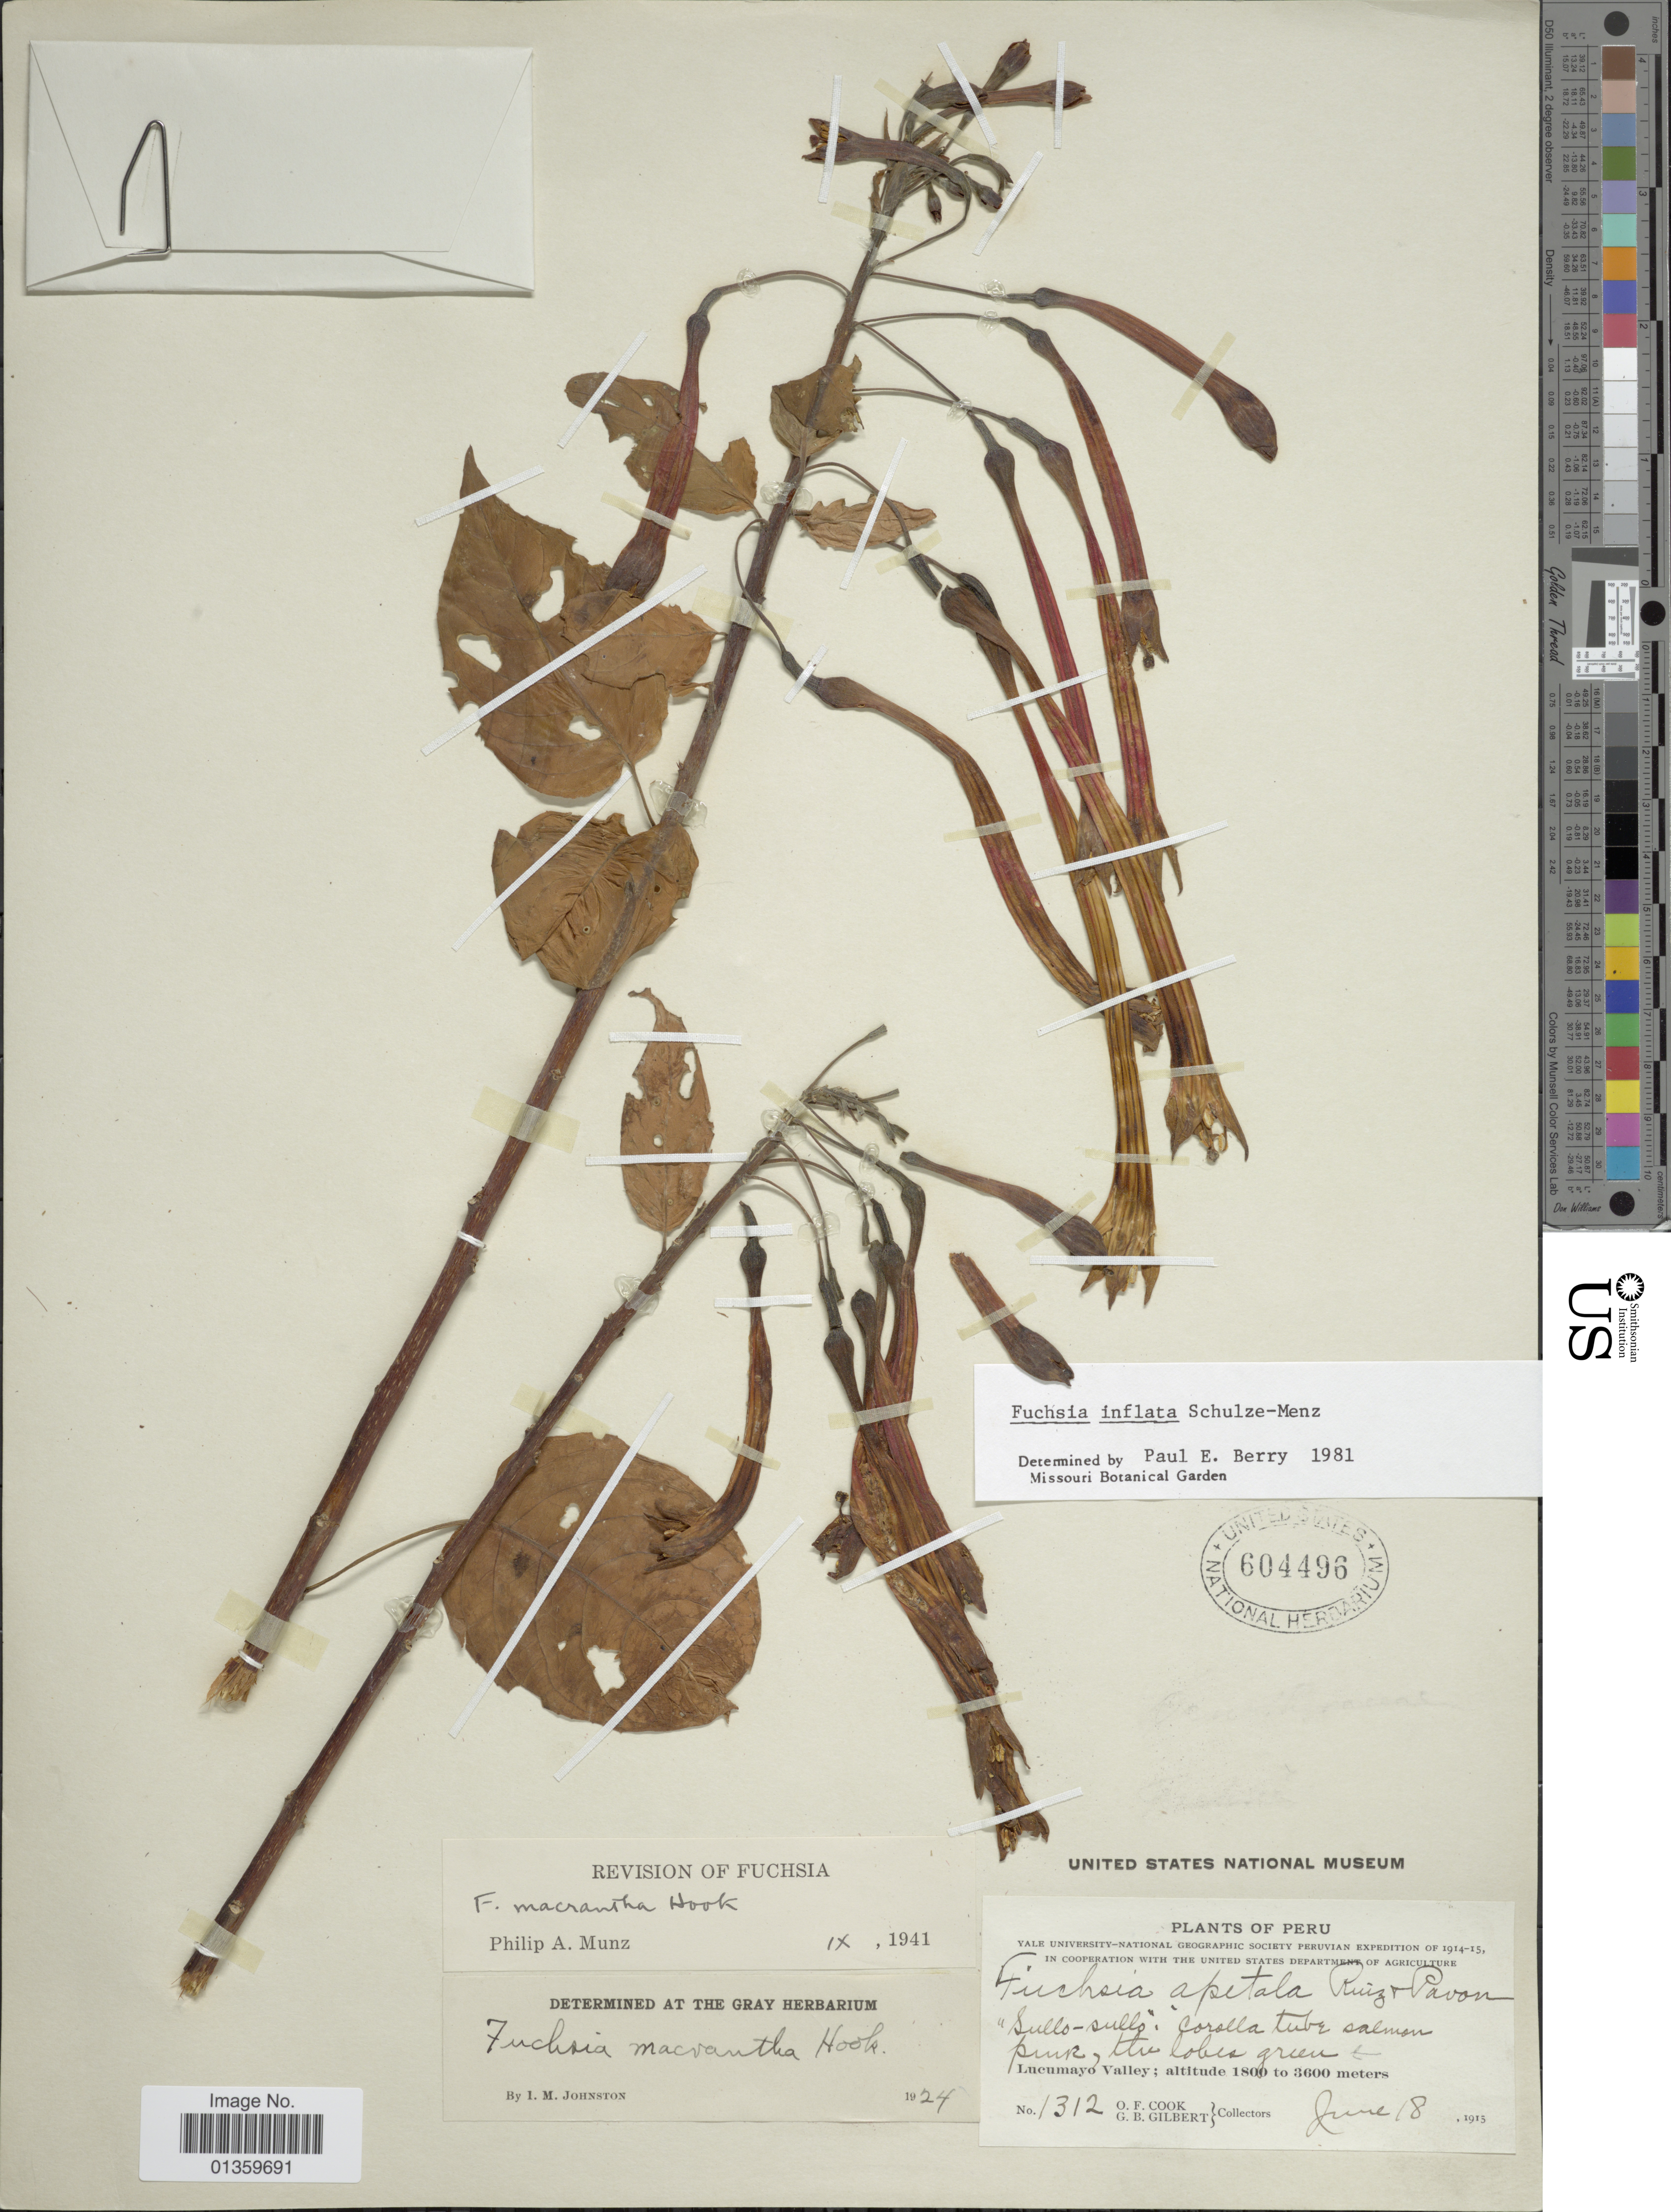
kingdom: Plantae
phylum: Tracheophyta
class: Magnoliopsida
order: Myrtales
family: Onagraceae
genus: Fuchsia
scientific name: Fuchsia inflata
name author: Schulze-Menz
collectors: O. F. Cook & G. B. Gilbert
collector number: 1312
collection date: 1915-06-18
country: Peru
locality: Lucumayo Valley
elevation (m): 1800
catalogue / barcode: US 604496